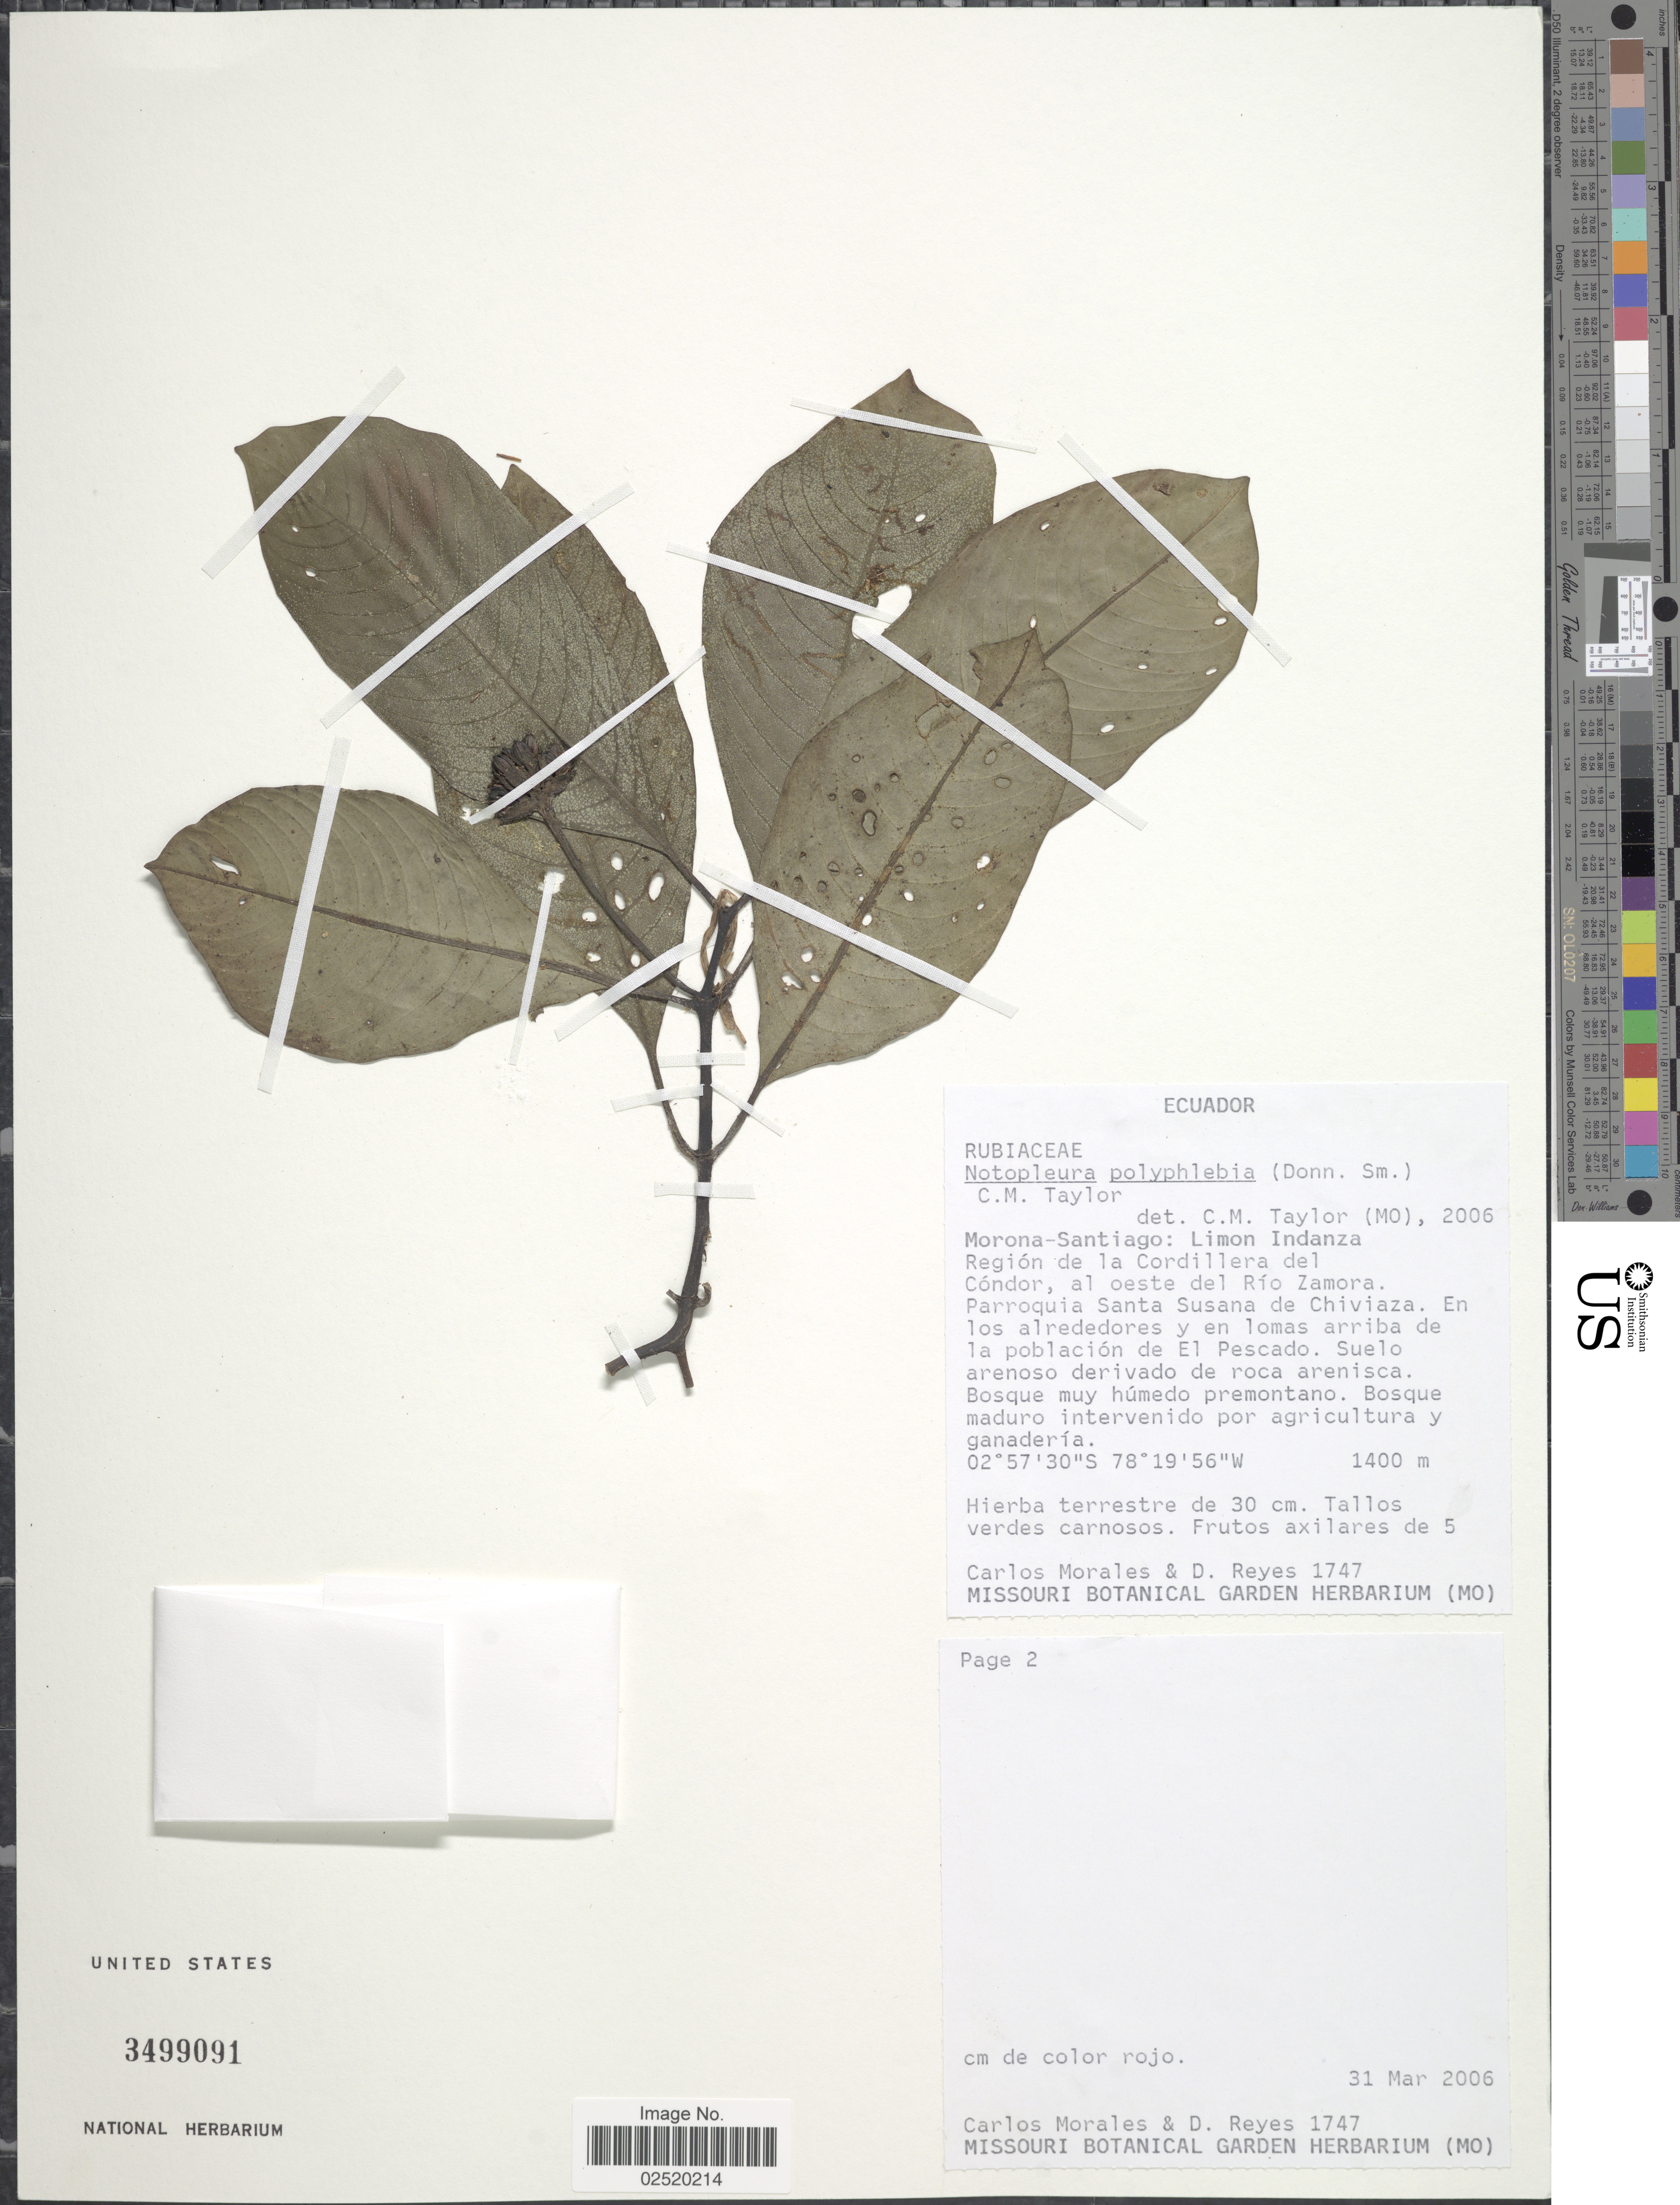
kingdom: Plantae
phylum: Tracheophyta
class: Magnoliopsida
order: Gentianales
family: Rubiaceae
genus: Psychotria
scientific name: Psychotria polyphlebia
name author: Donn. Sm.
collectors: C. Morales & D. Reyes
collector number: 1747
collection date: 2006-03-31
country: Ecuador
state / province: Morona-Santiago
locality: Morona-Santiago: Limon Indanza, Region de la Cordillera del Condor, al oeste del Rio Zamora, Parroquia Santa Susana de Chiviaza, En los alrededores y en lomas arriba de la poblacion de El Pescado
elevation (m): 1400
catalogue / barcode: US 3499091